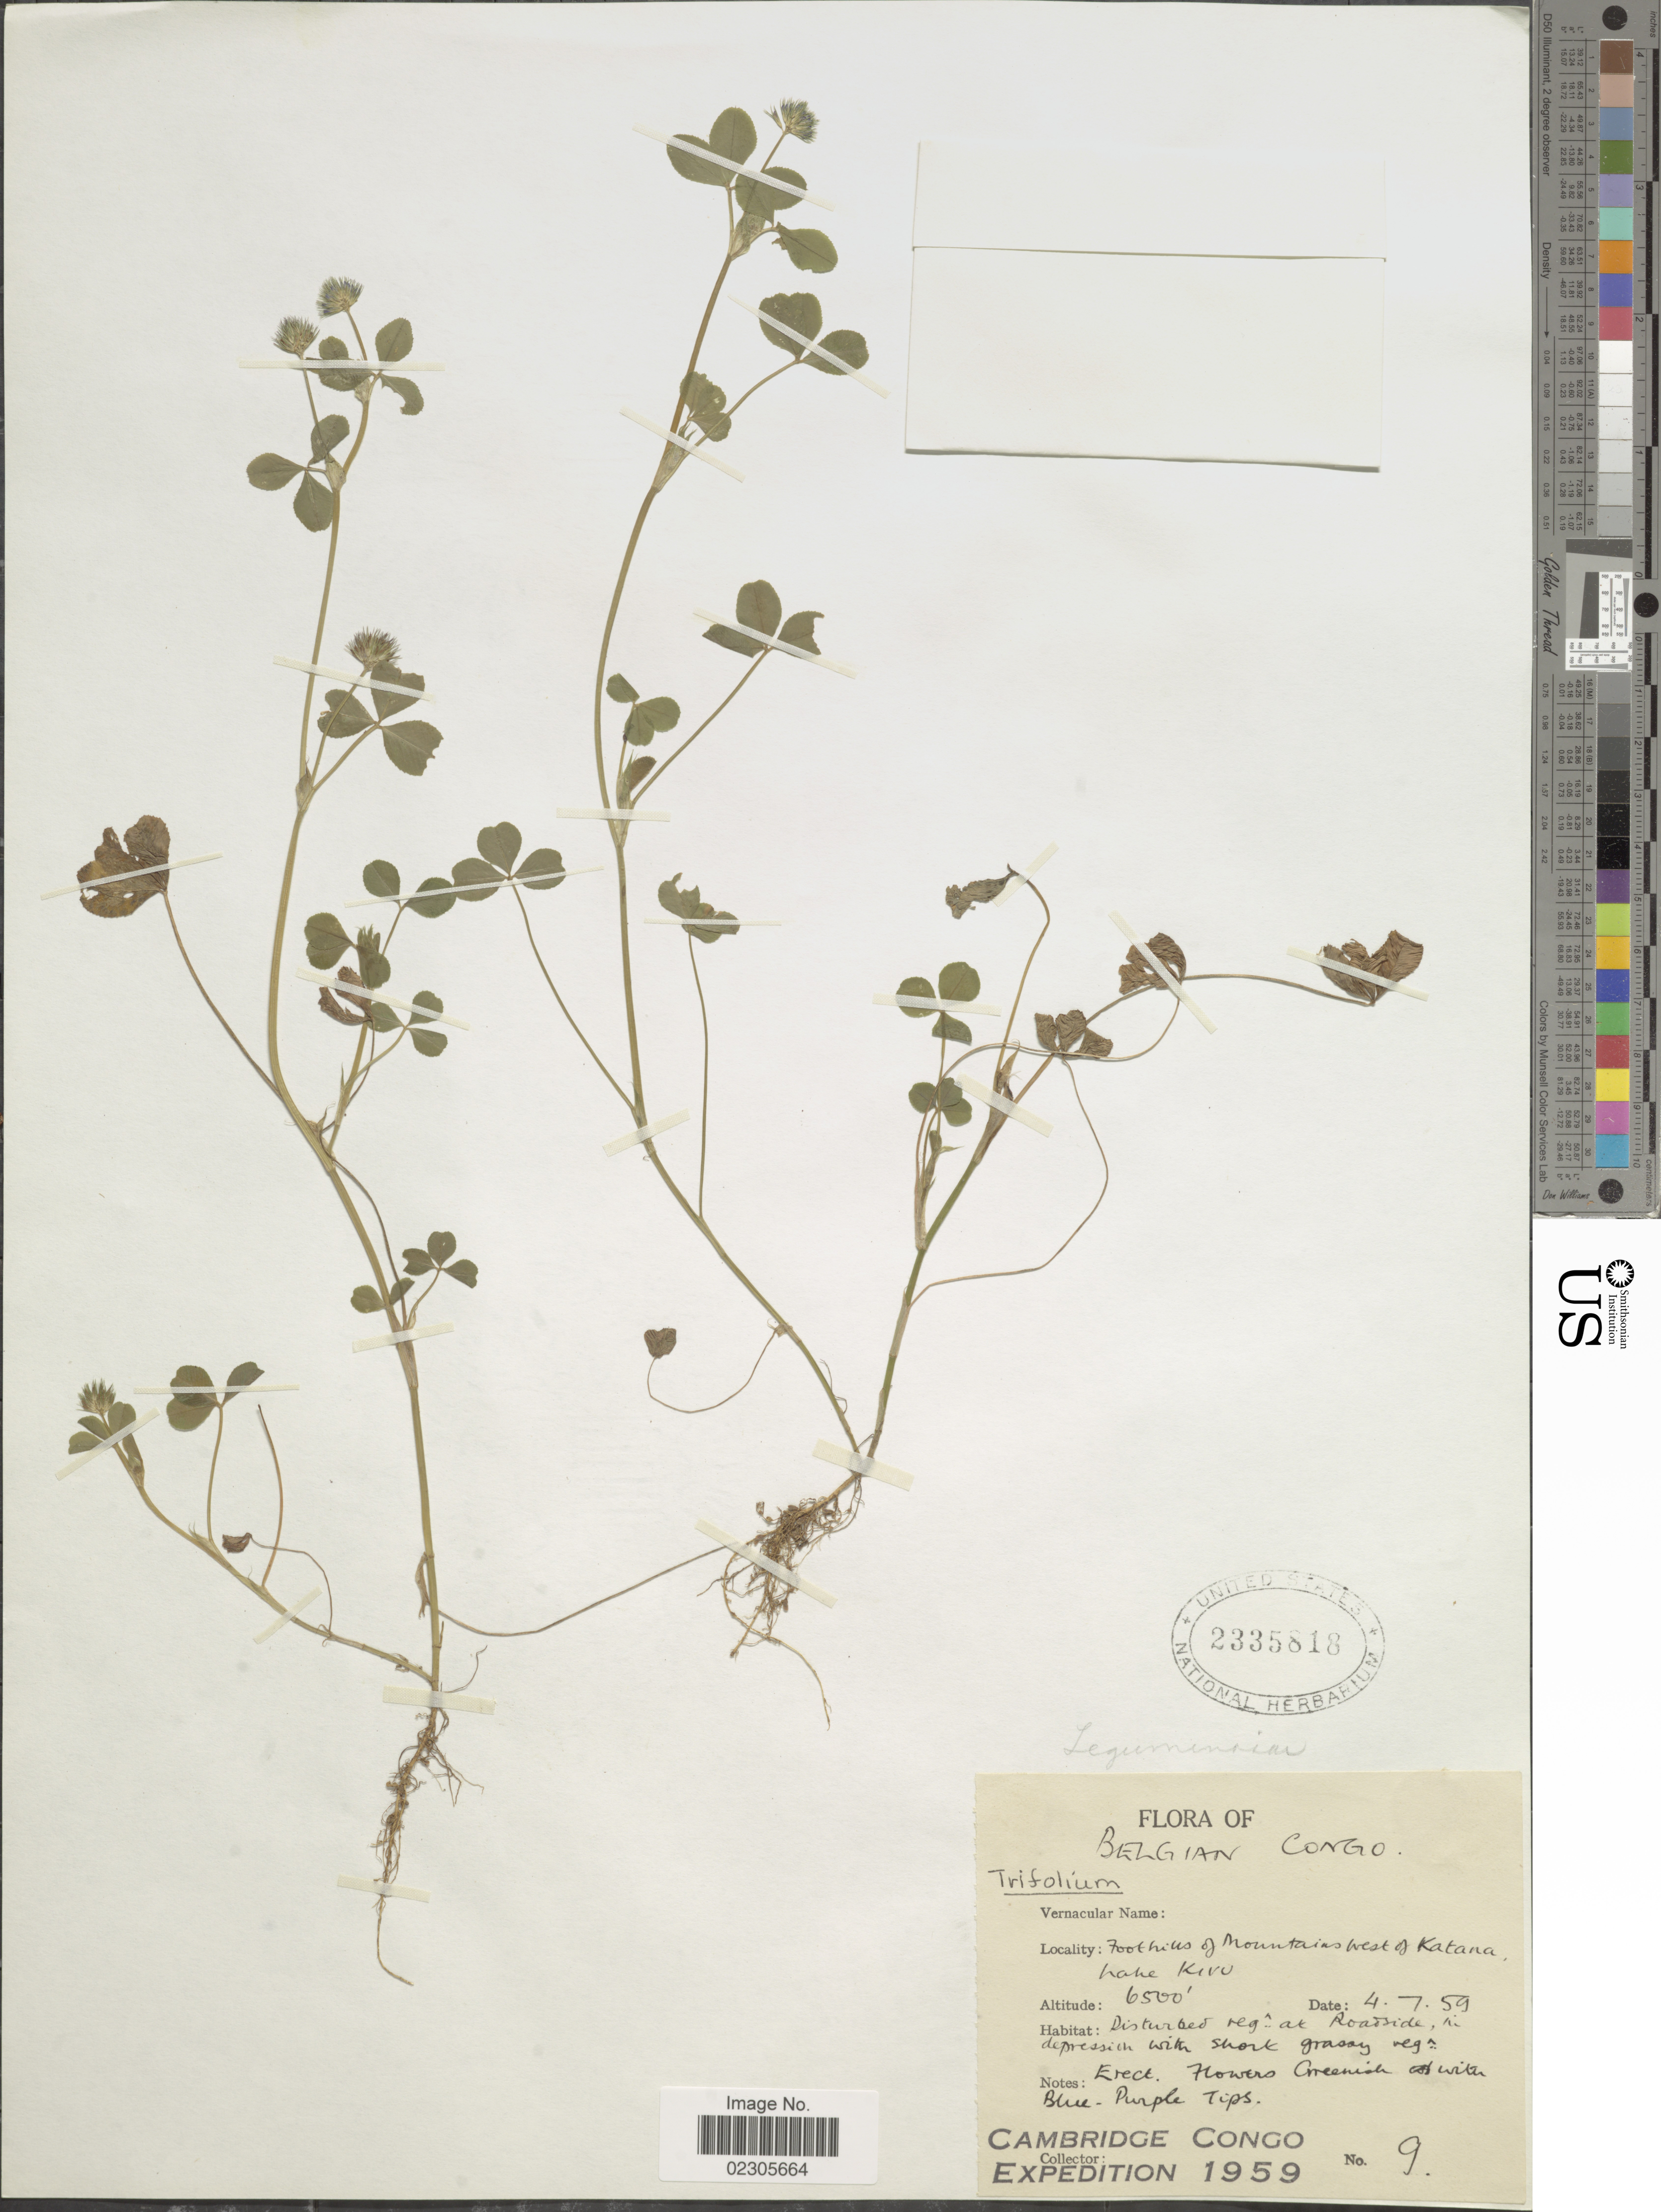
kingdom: Plantae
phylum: Tracheophyta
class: Magnoliopsida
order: Fabales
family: Fabaceae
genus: Trifolium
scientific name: Trifolium sp.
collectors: Expedition 1959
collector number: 9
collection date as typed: Transcribed d/m/y: 4/7/59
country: Congo, Democratic Republic of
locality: Belgian Congo, Foothills of mountains west of Katana, Lake Kivo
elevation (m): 1981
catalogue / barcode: US 2335818